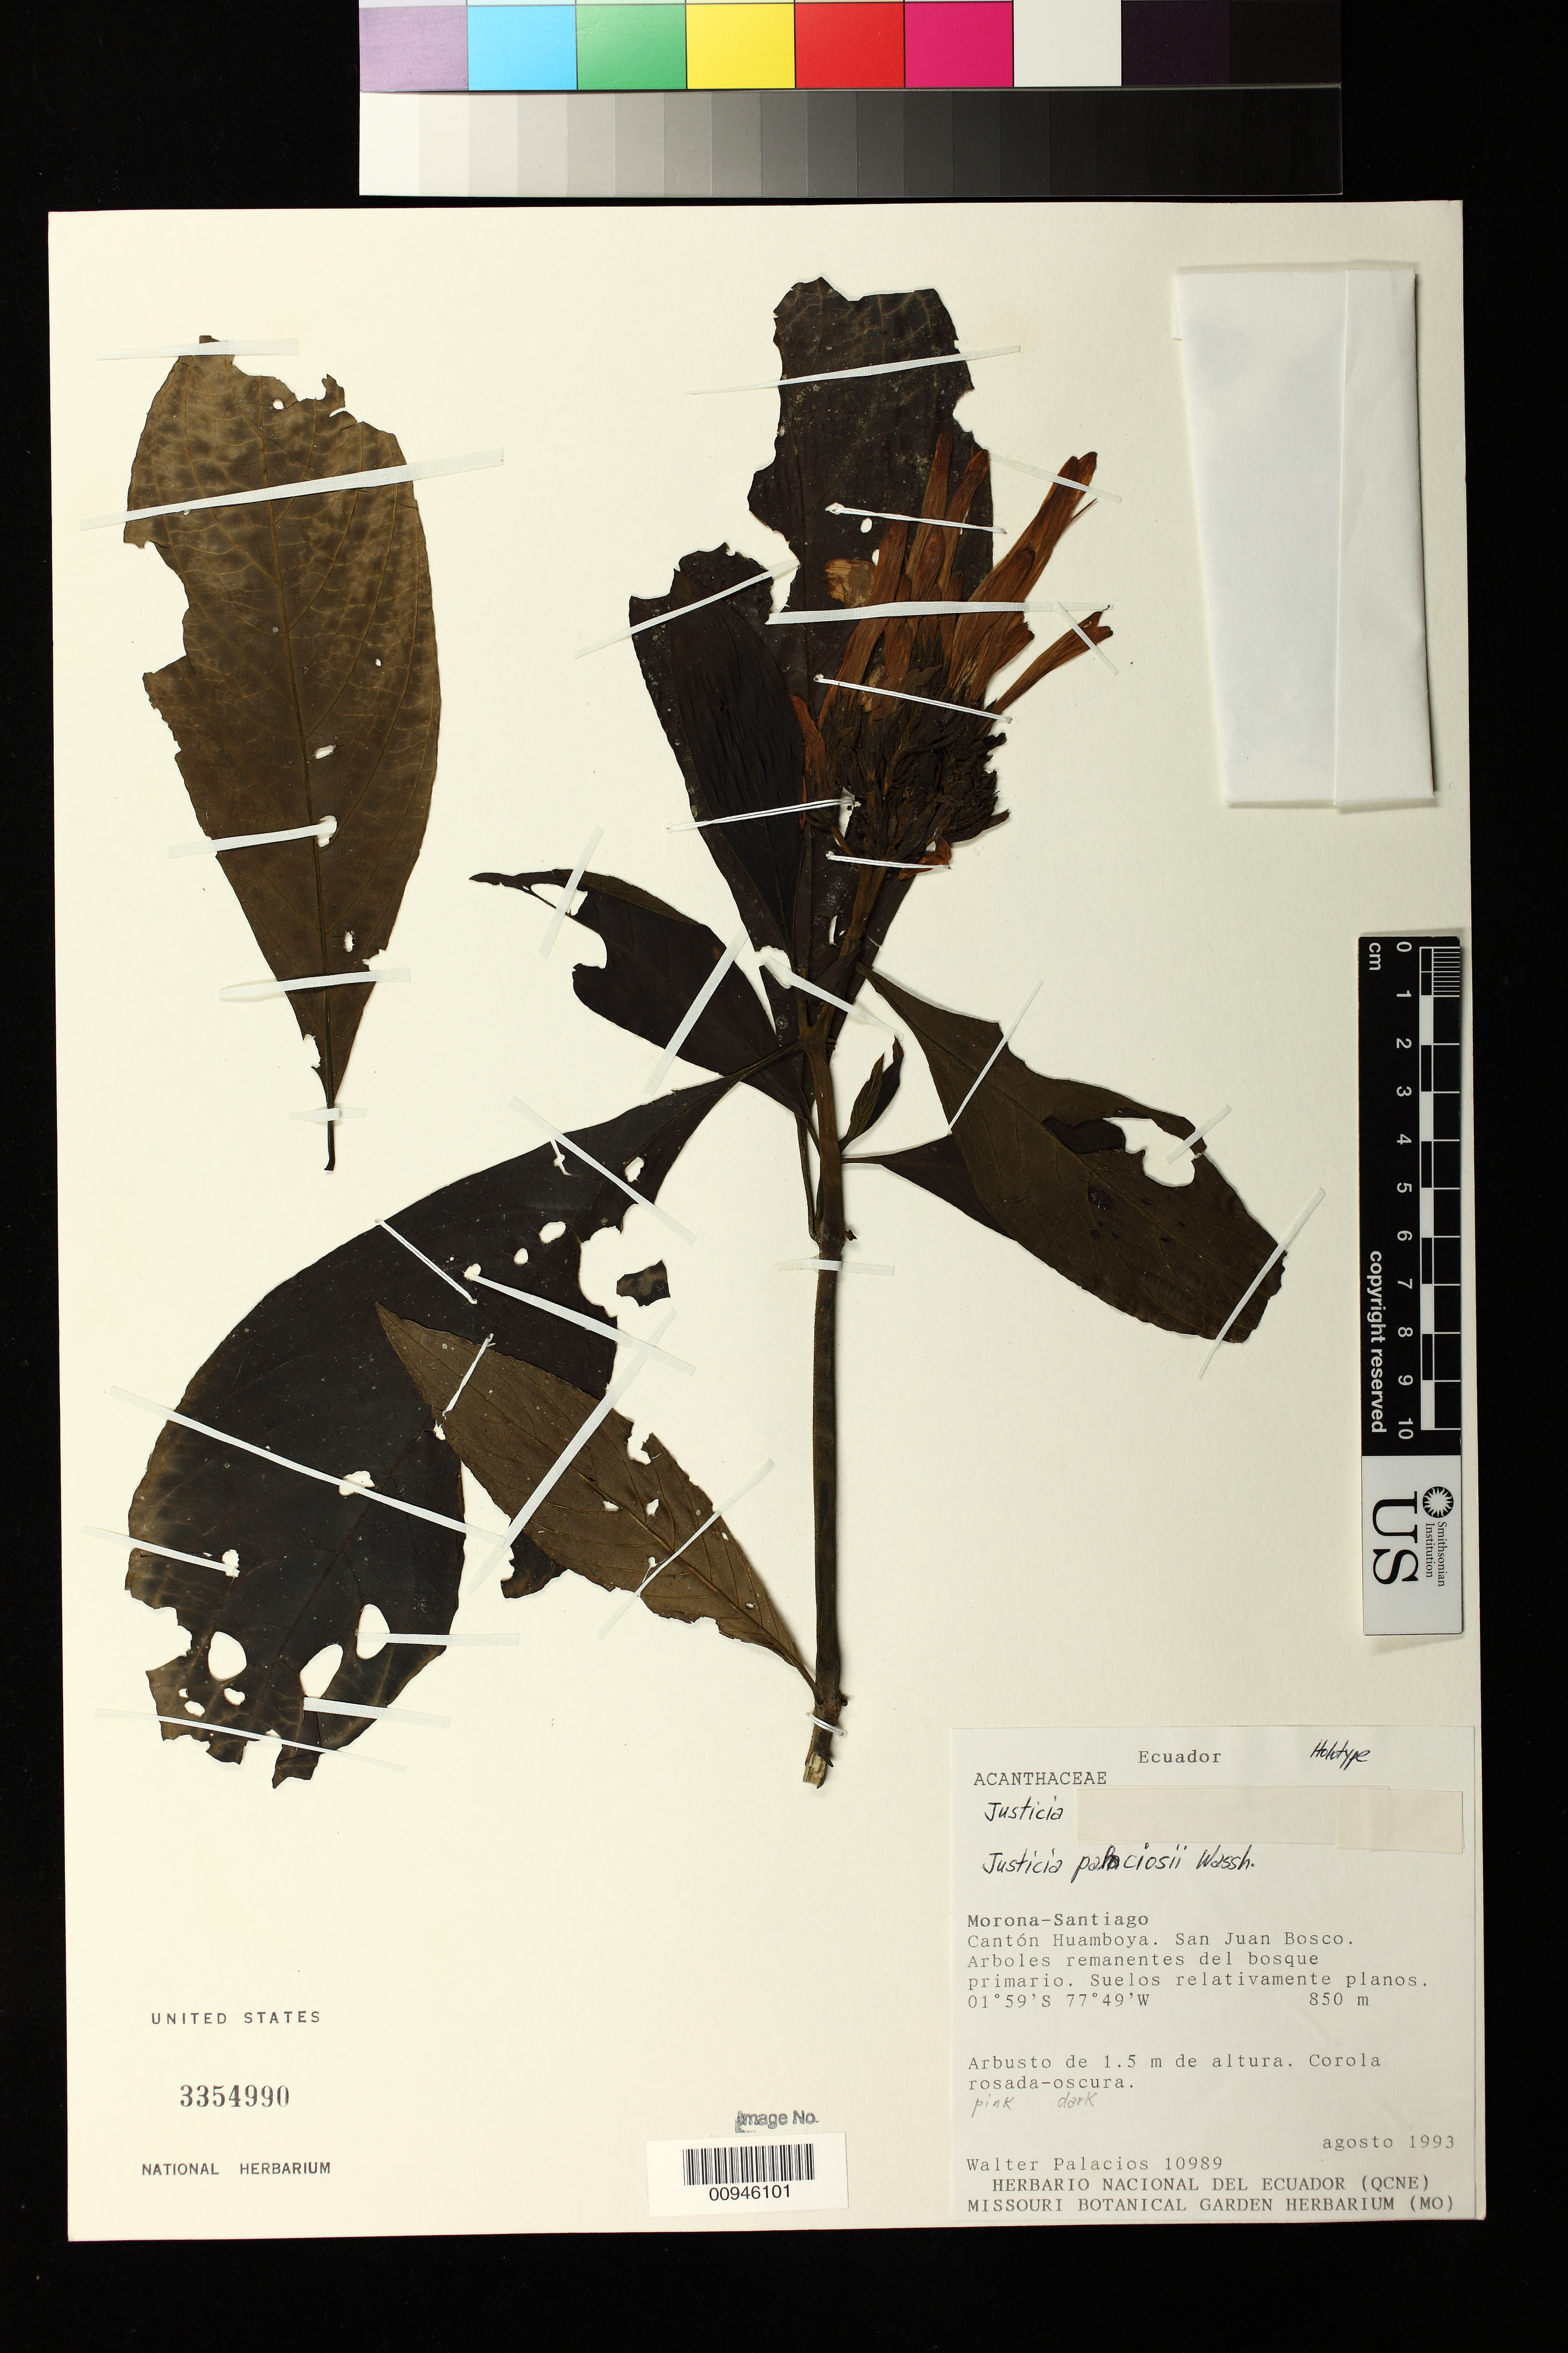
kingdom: Plantae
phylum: Tracheophyta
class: Magnoliopsida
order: Lamiales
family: Acanthaceae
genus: Justicia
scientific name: Justicia palaciosii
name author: Wassh.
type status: Holotype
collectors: W. Palacios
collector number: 10989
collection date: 1993-08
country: Ecuador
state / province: Morona-Santiago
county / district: Huamboya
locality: Morona-Santiago. Cantón Huamboya. San Juan Bosco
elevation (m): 850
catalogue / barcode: US 3354990